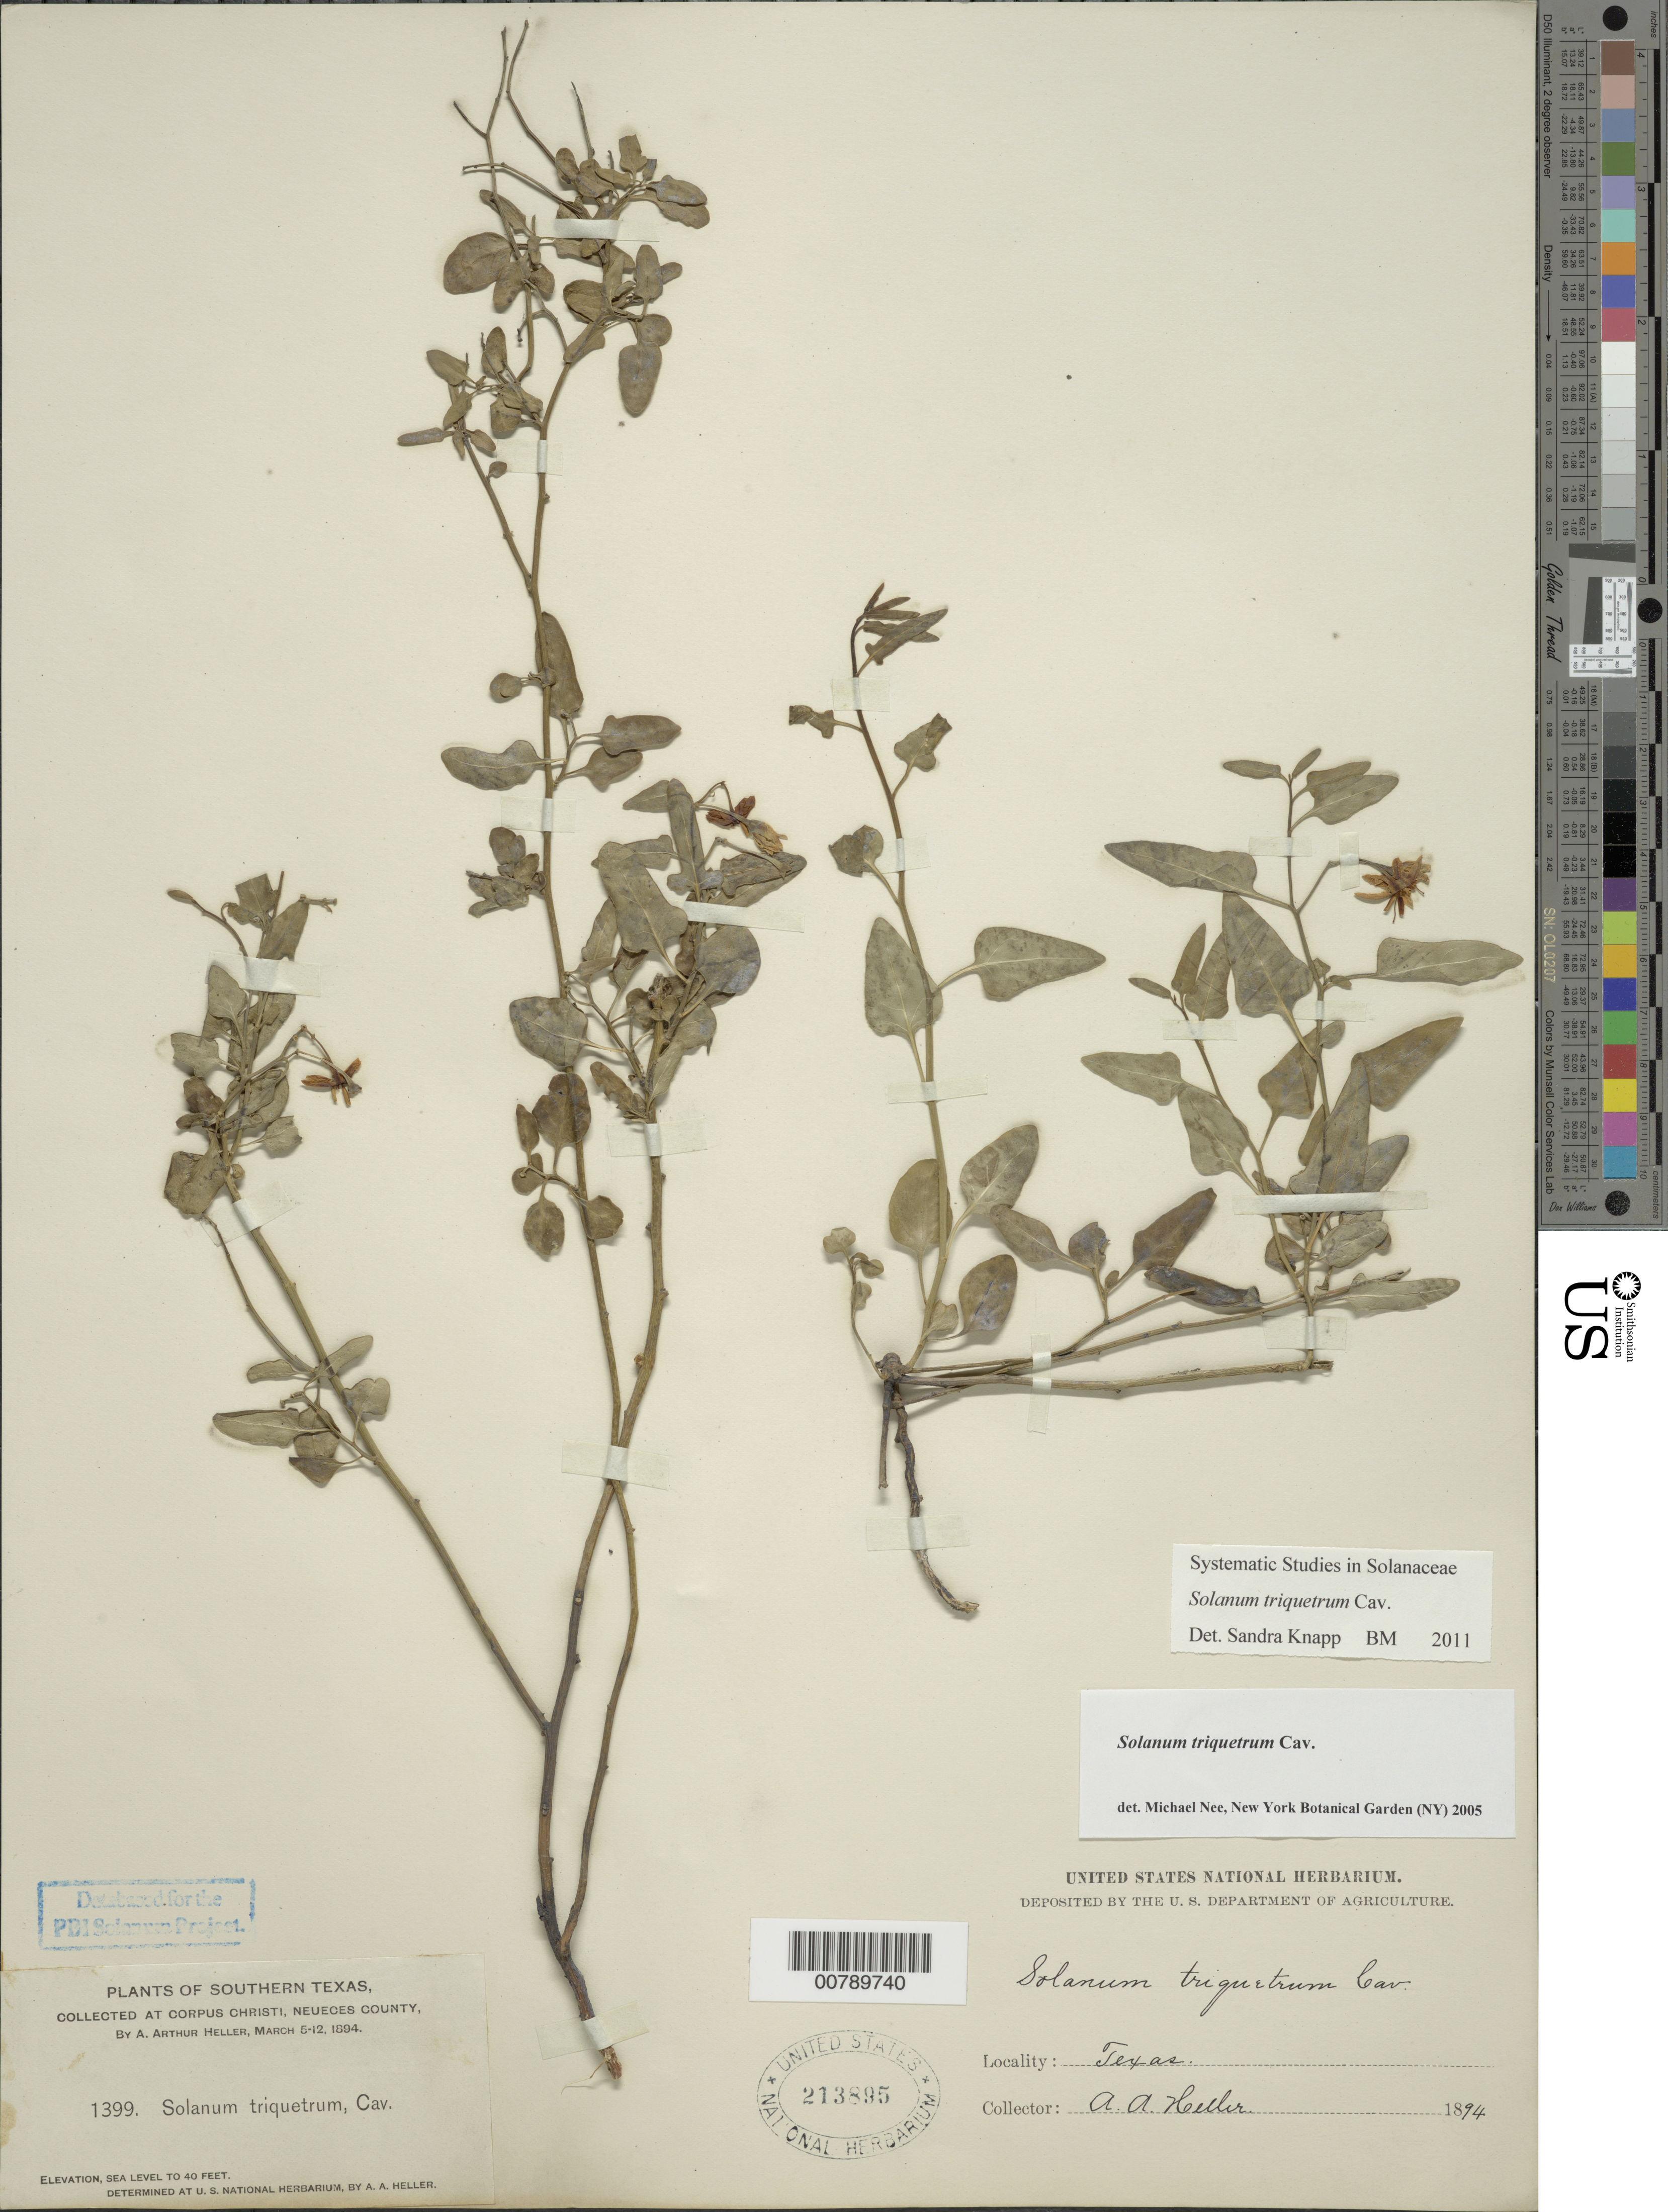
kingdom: Plantae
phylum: Tracheophyta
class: Magnoliopsida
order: Solanales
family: Solanaceae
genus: Solanum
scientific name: Solanum triquetrum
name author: Cav.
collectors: A. A. Heller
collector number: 1399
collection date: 1894-03-05/1894-03-12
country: United States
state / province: Texas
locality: Southern Texas. At Corpus Christi, Neueces County.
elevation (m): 0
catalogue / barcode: US 213895